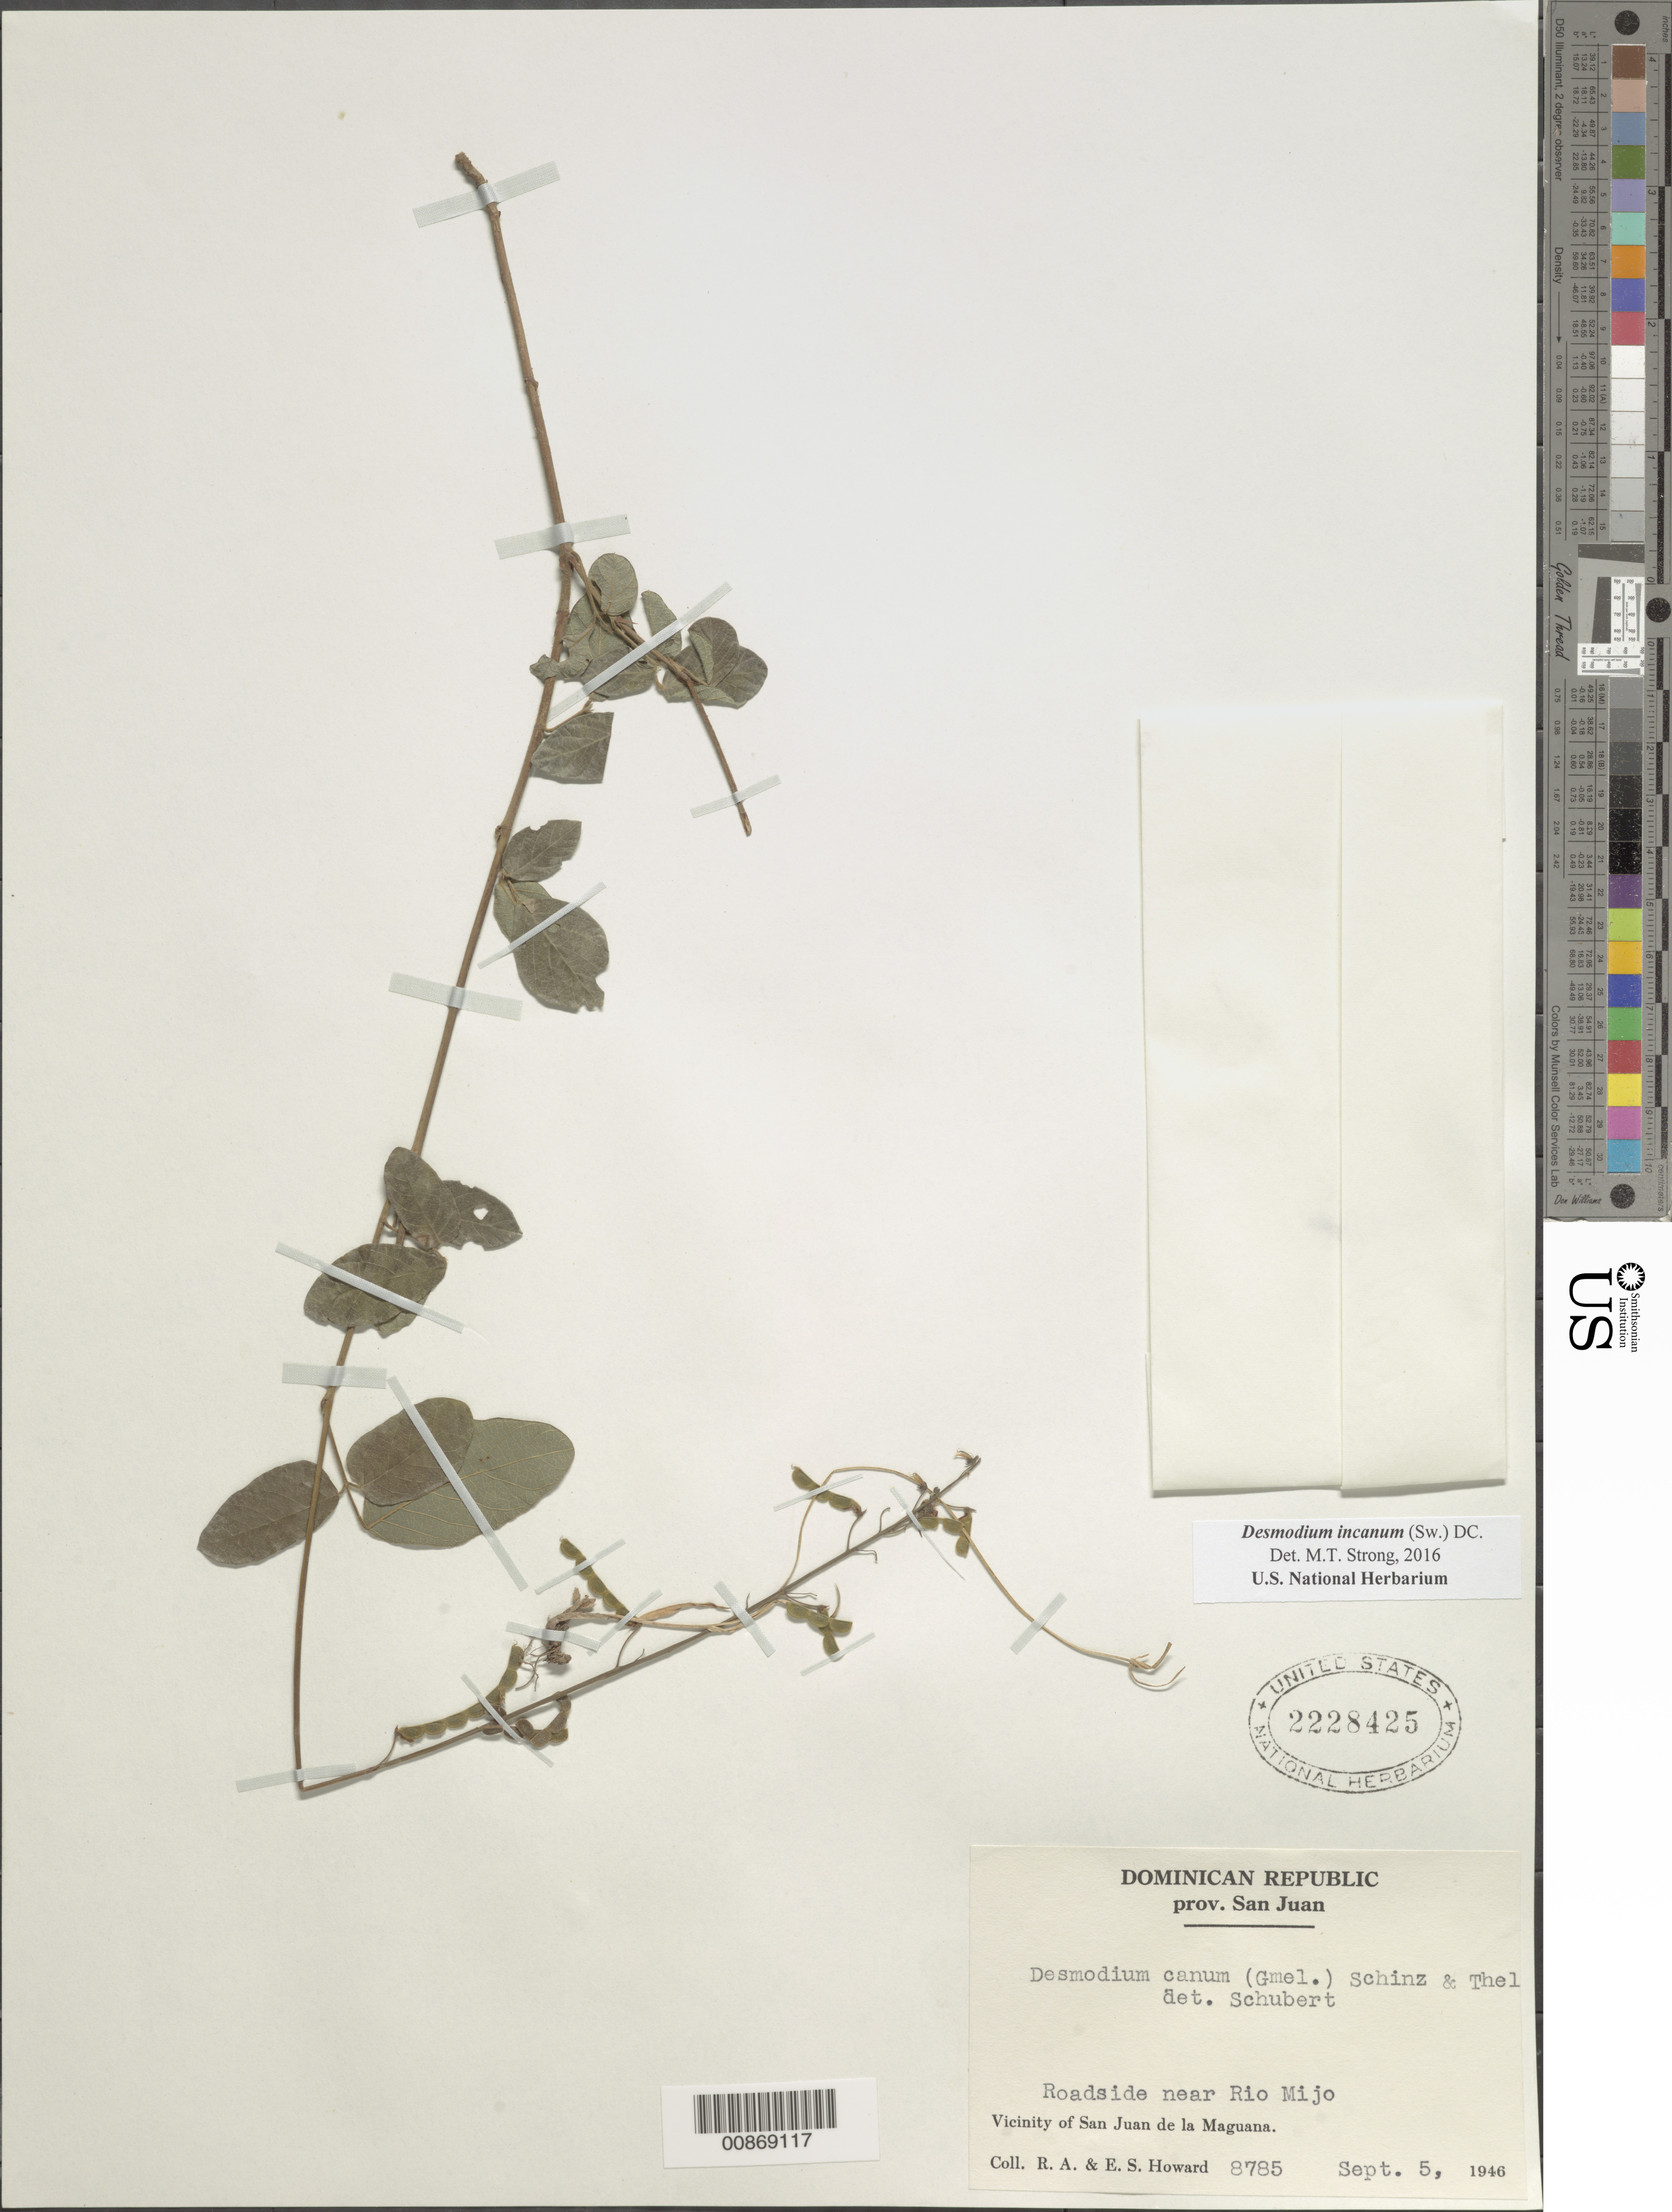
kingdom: Plantae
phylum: Tracheophyta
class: Magnoliopsida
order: Fabales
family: Fabaceae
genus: Desmodium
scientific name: Desmodium incanum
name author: (Sw.) DC.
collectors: R. A. Howard & E. S. Howard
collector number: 8785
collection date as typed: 05 Sep 1946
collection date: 1946-09-05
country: Dominican Republic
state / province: San Juan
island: Hispaniola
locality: Near Río Mijo. Vicinity of San Juan de la Maguana.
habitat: Roadside.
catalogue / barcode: US 2228425